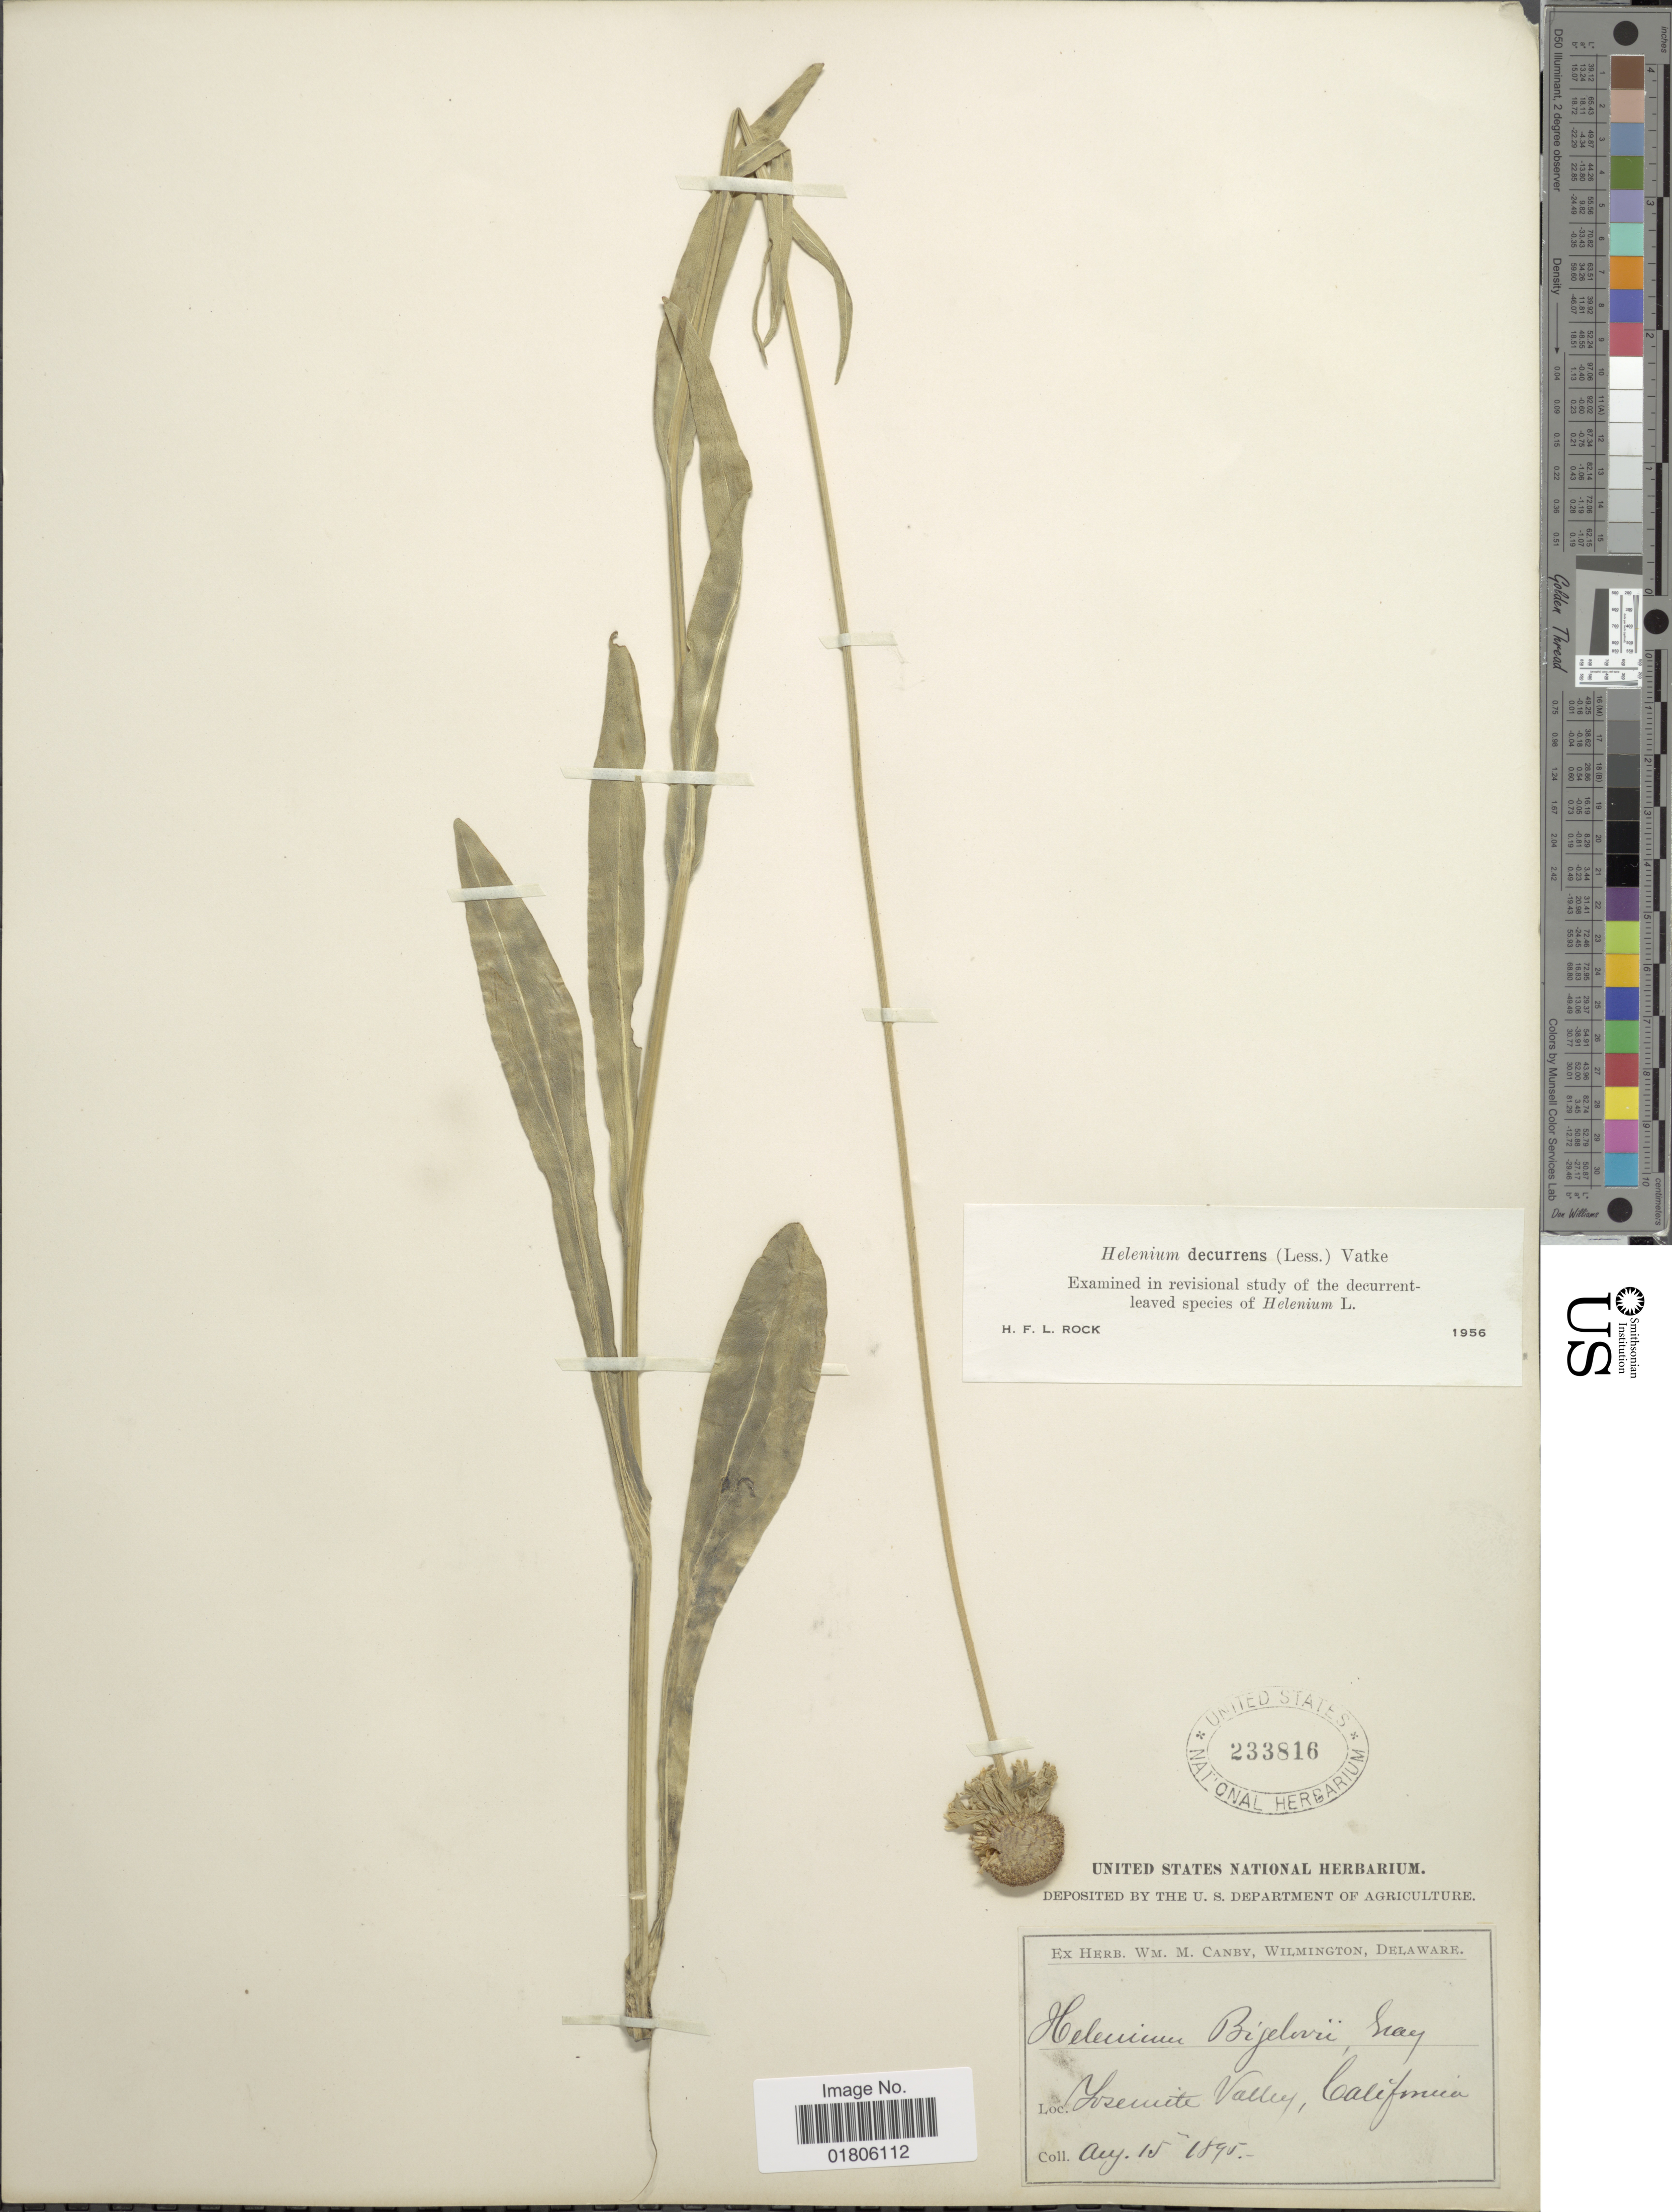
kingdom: Plantae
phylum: Tracheophyta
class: Magnoliopsida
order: Asterales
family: Asteraceae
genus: Helenium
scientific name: Helenium bigelovii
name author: A. Gray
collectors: ex herb. W.M. Canby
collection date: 1895-08-15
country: United States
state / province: California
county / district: Mariposa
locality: Yosemite Valley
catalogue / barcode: US 233816